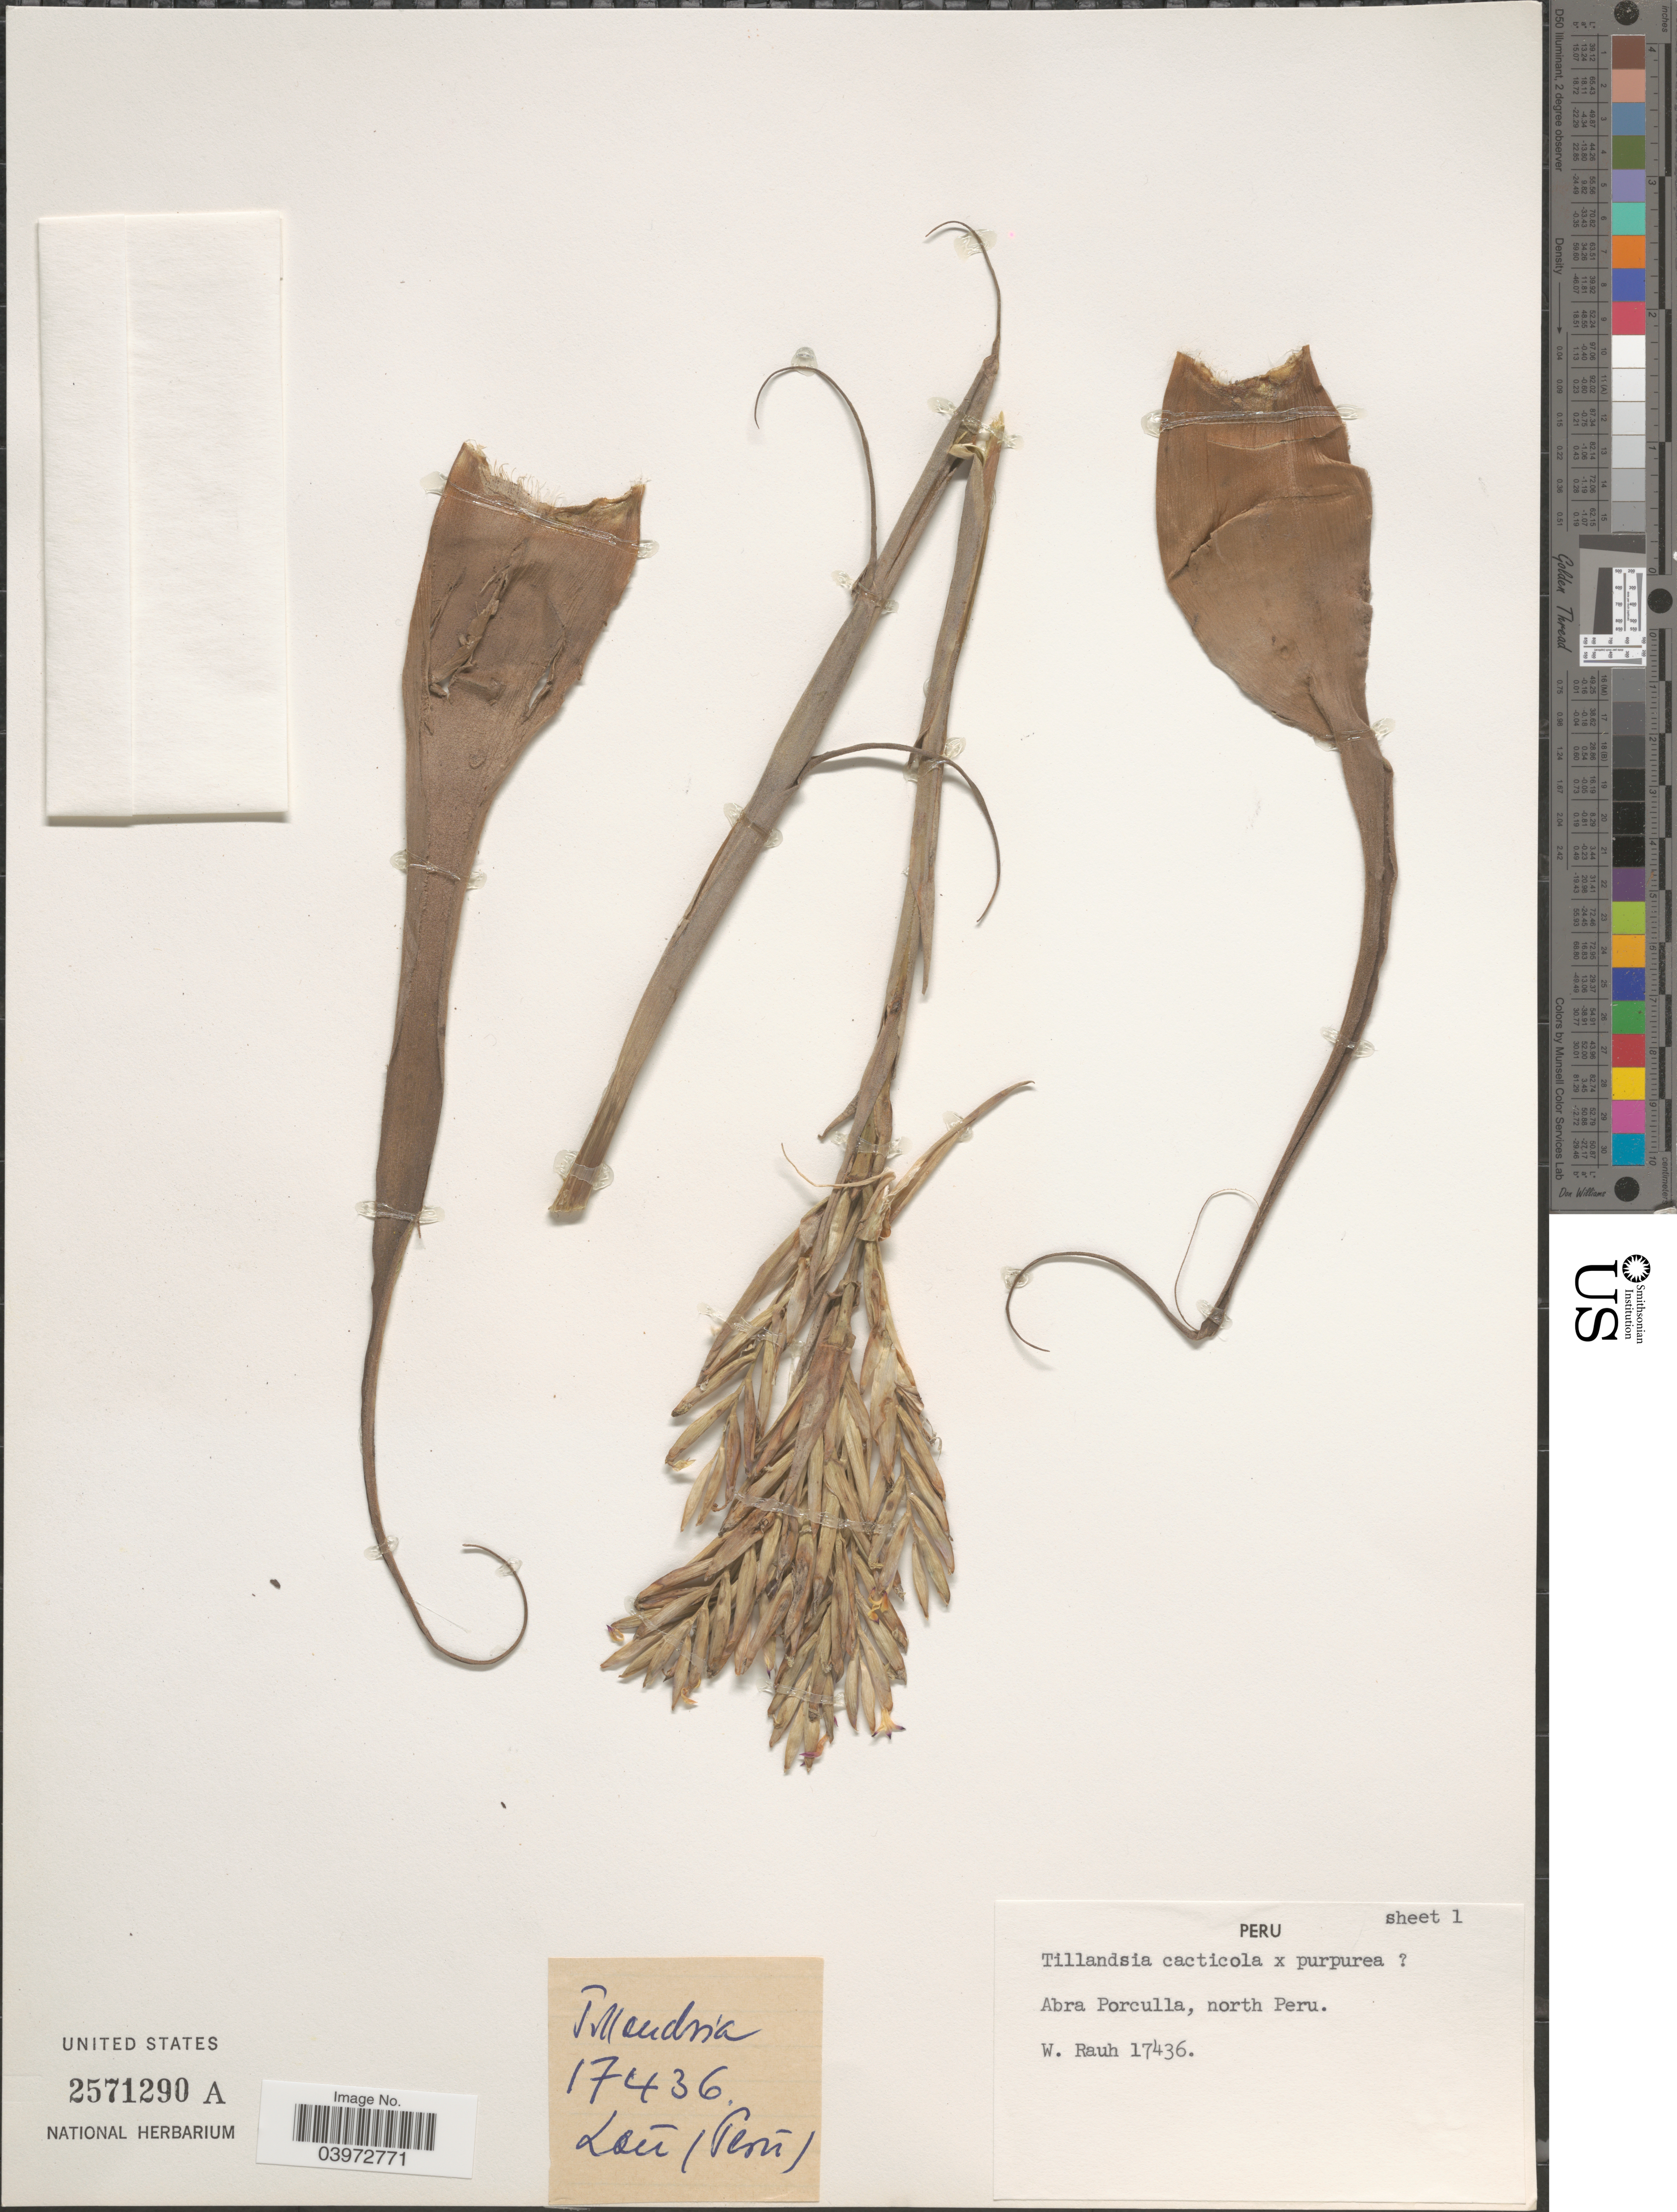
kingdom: Plantae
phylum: Tracheophyta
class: Liliopsida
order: Poales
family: Bromeliaceae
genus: Tillandsia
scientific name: Tillandsia cacticola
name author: L.B. Sm.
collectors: W. Rauh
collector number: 17436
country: Peru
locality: Abra Porculla, north Peru.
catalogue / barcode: US 2571290A